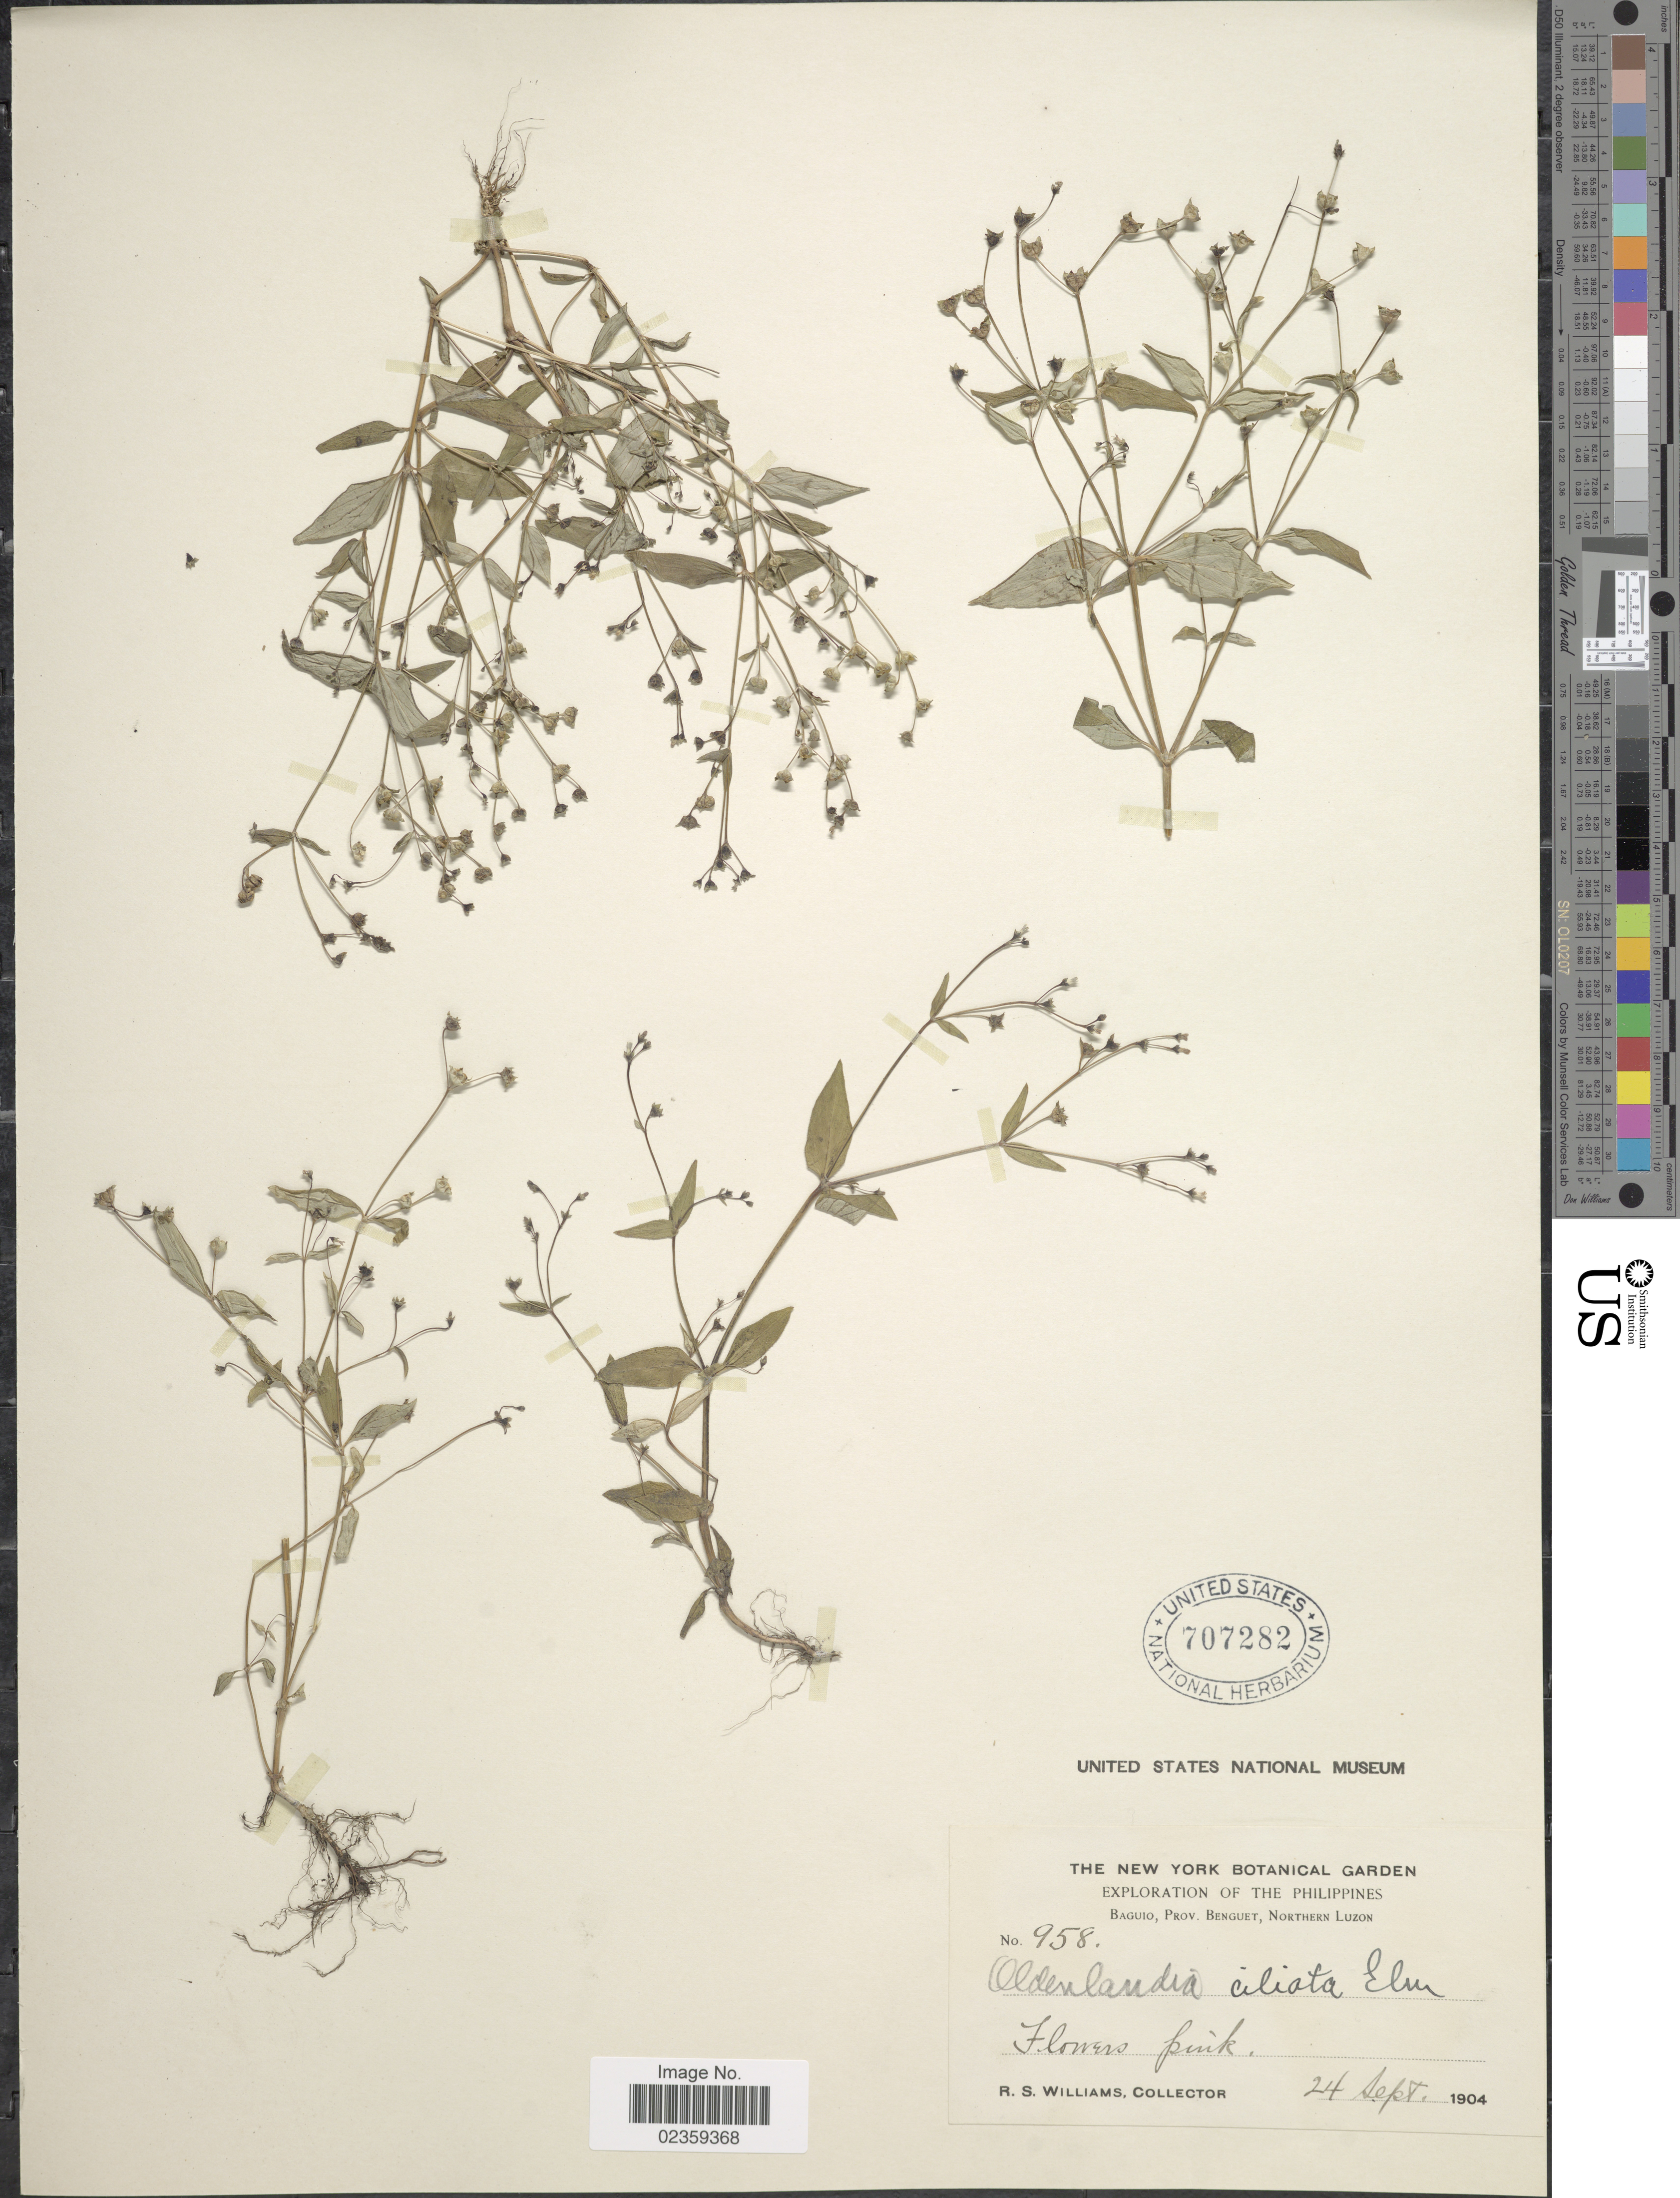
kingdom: Plantae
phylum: Tracheophyta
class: Magnoliopsida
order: Gentianales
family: Rubiaceae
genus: Oldenlandia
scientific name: Oldenlandia ciliata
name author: Elmer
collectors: R. S. Williams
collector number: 958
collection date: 1904-09-24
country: Philippines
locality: Baguio, Prov. benguet, Northern Luzon.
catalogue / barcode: US 707282